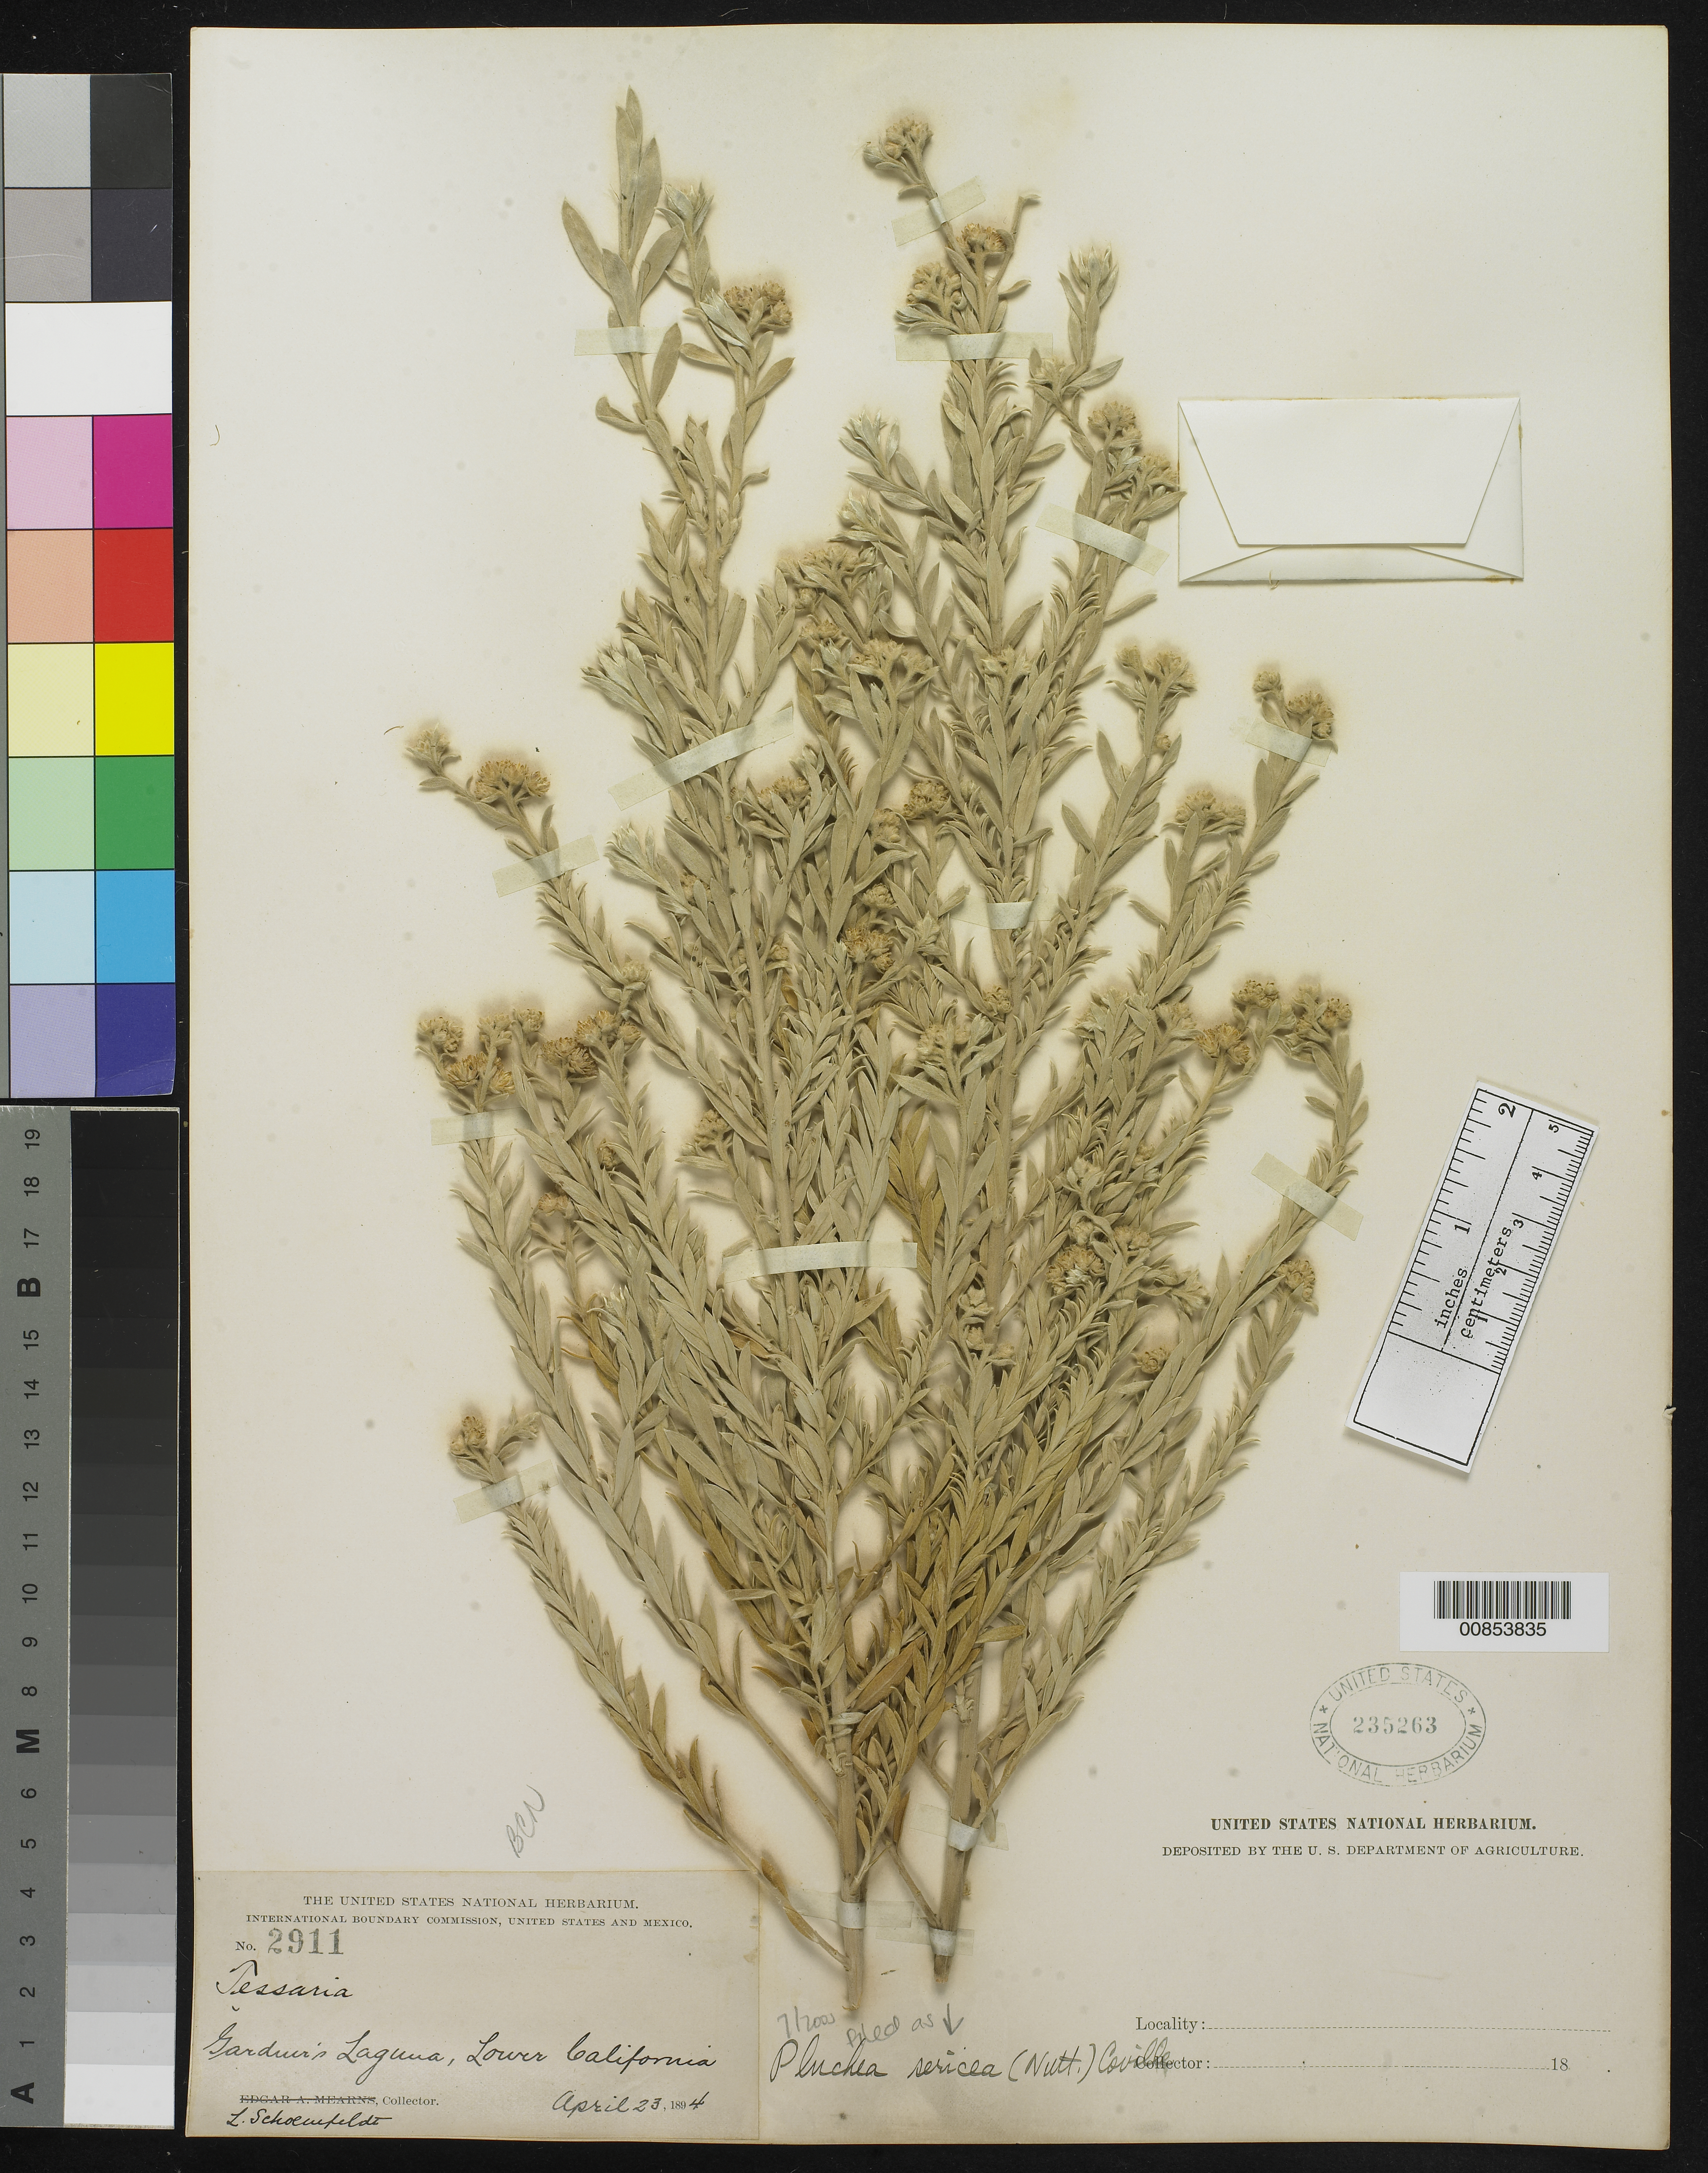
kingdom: Plantae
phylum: Tracheophyta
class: Magnoliopsida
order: Asterales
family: Asteraceae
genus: Pluchea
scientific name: Pluchea sericea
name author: (Nutt.) Coville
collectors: L. Schoenfeldt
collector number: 2911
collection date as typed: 23 Apr 1894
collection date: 1894-04-23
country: Mexico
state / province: Baja California Norte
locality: Gardner's Laguna, Baja California.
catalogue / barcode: US 235263